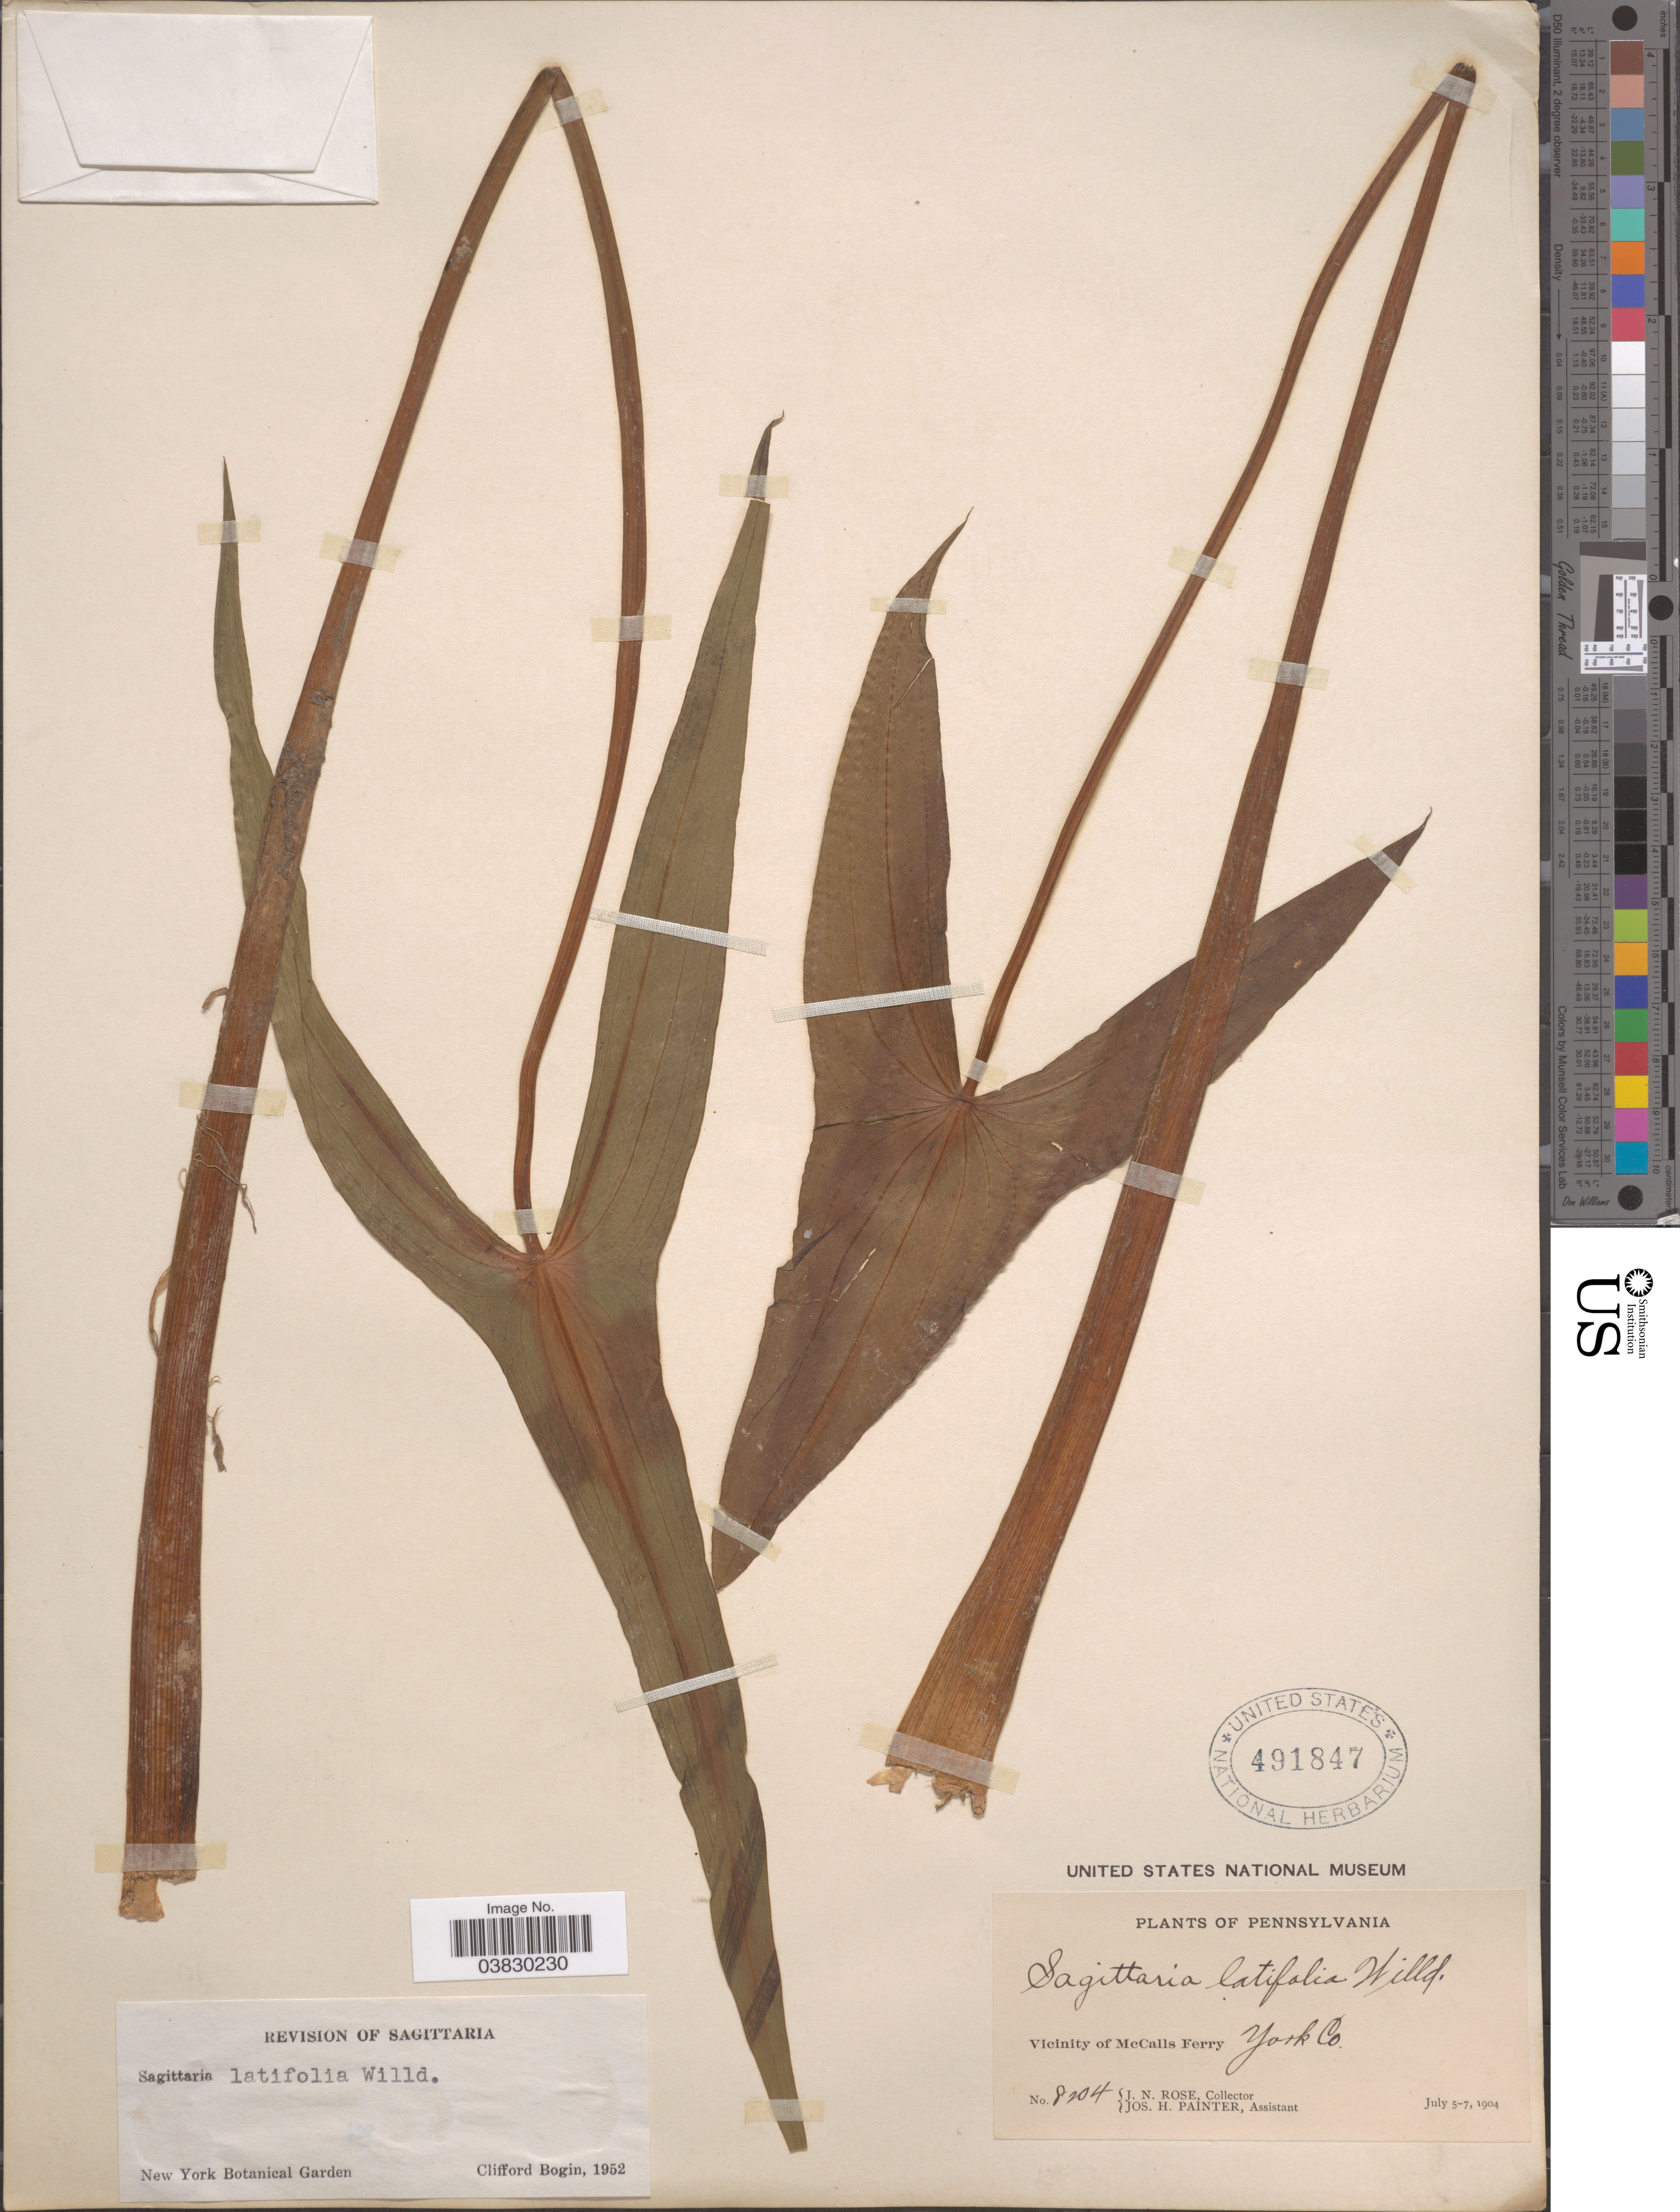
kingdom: Plantae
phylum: Tracheophyta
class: Liliopsida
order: Alismatales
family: Alismataceae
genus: Sagittaria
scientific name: Sagittaria latifolia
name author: Willd.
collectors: J. N. Rose & J. H. Painter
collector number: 8204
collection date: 1904-07-05/1904-07-07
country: United States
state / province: Pennsylvania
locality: Vicinity of McCalls Ferry. York Co.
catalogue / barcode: US 491847